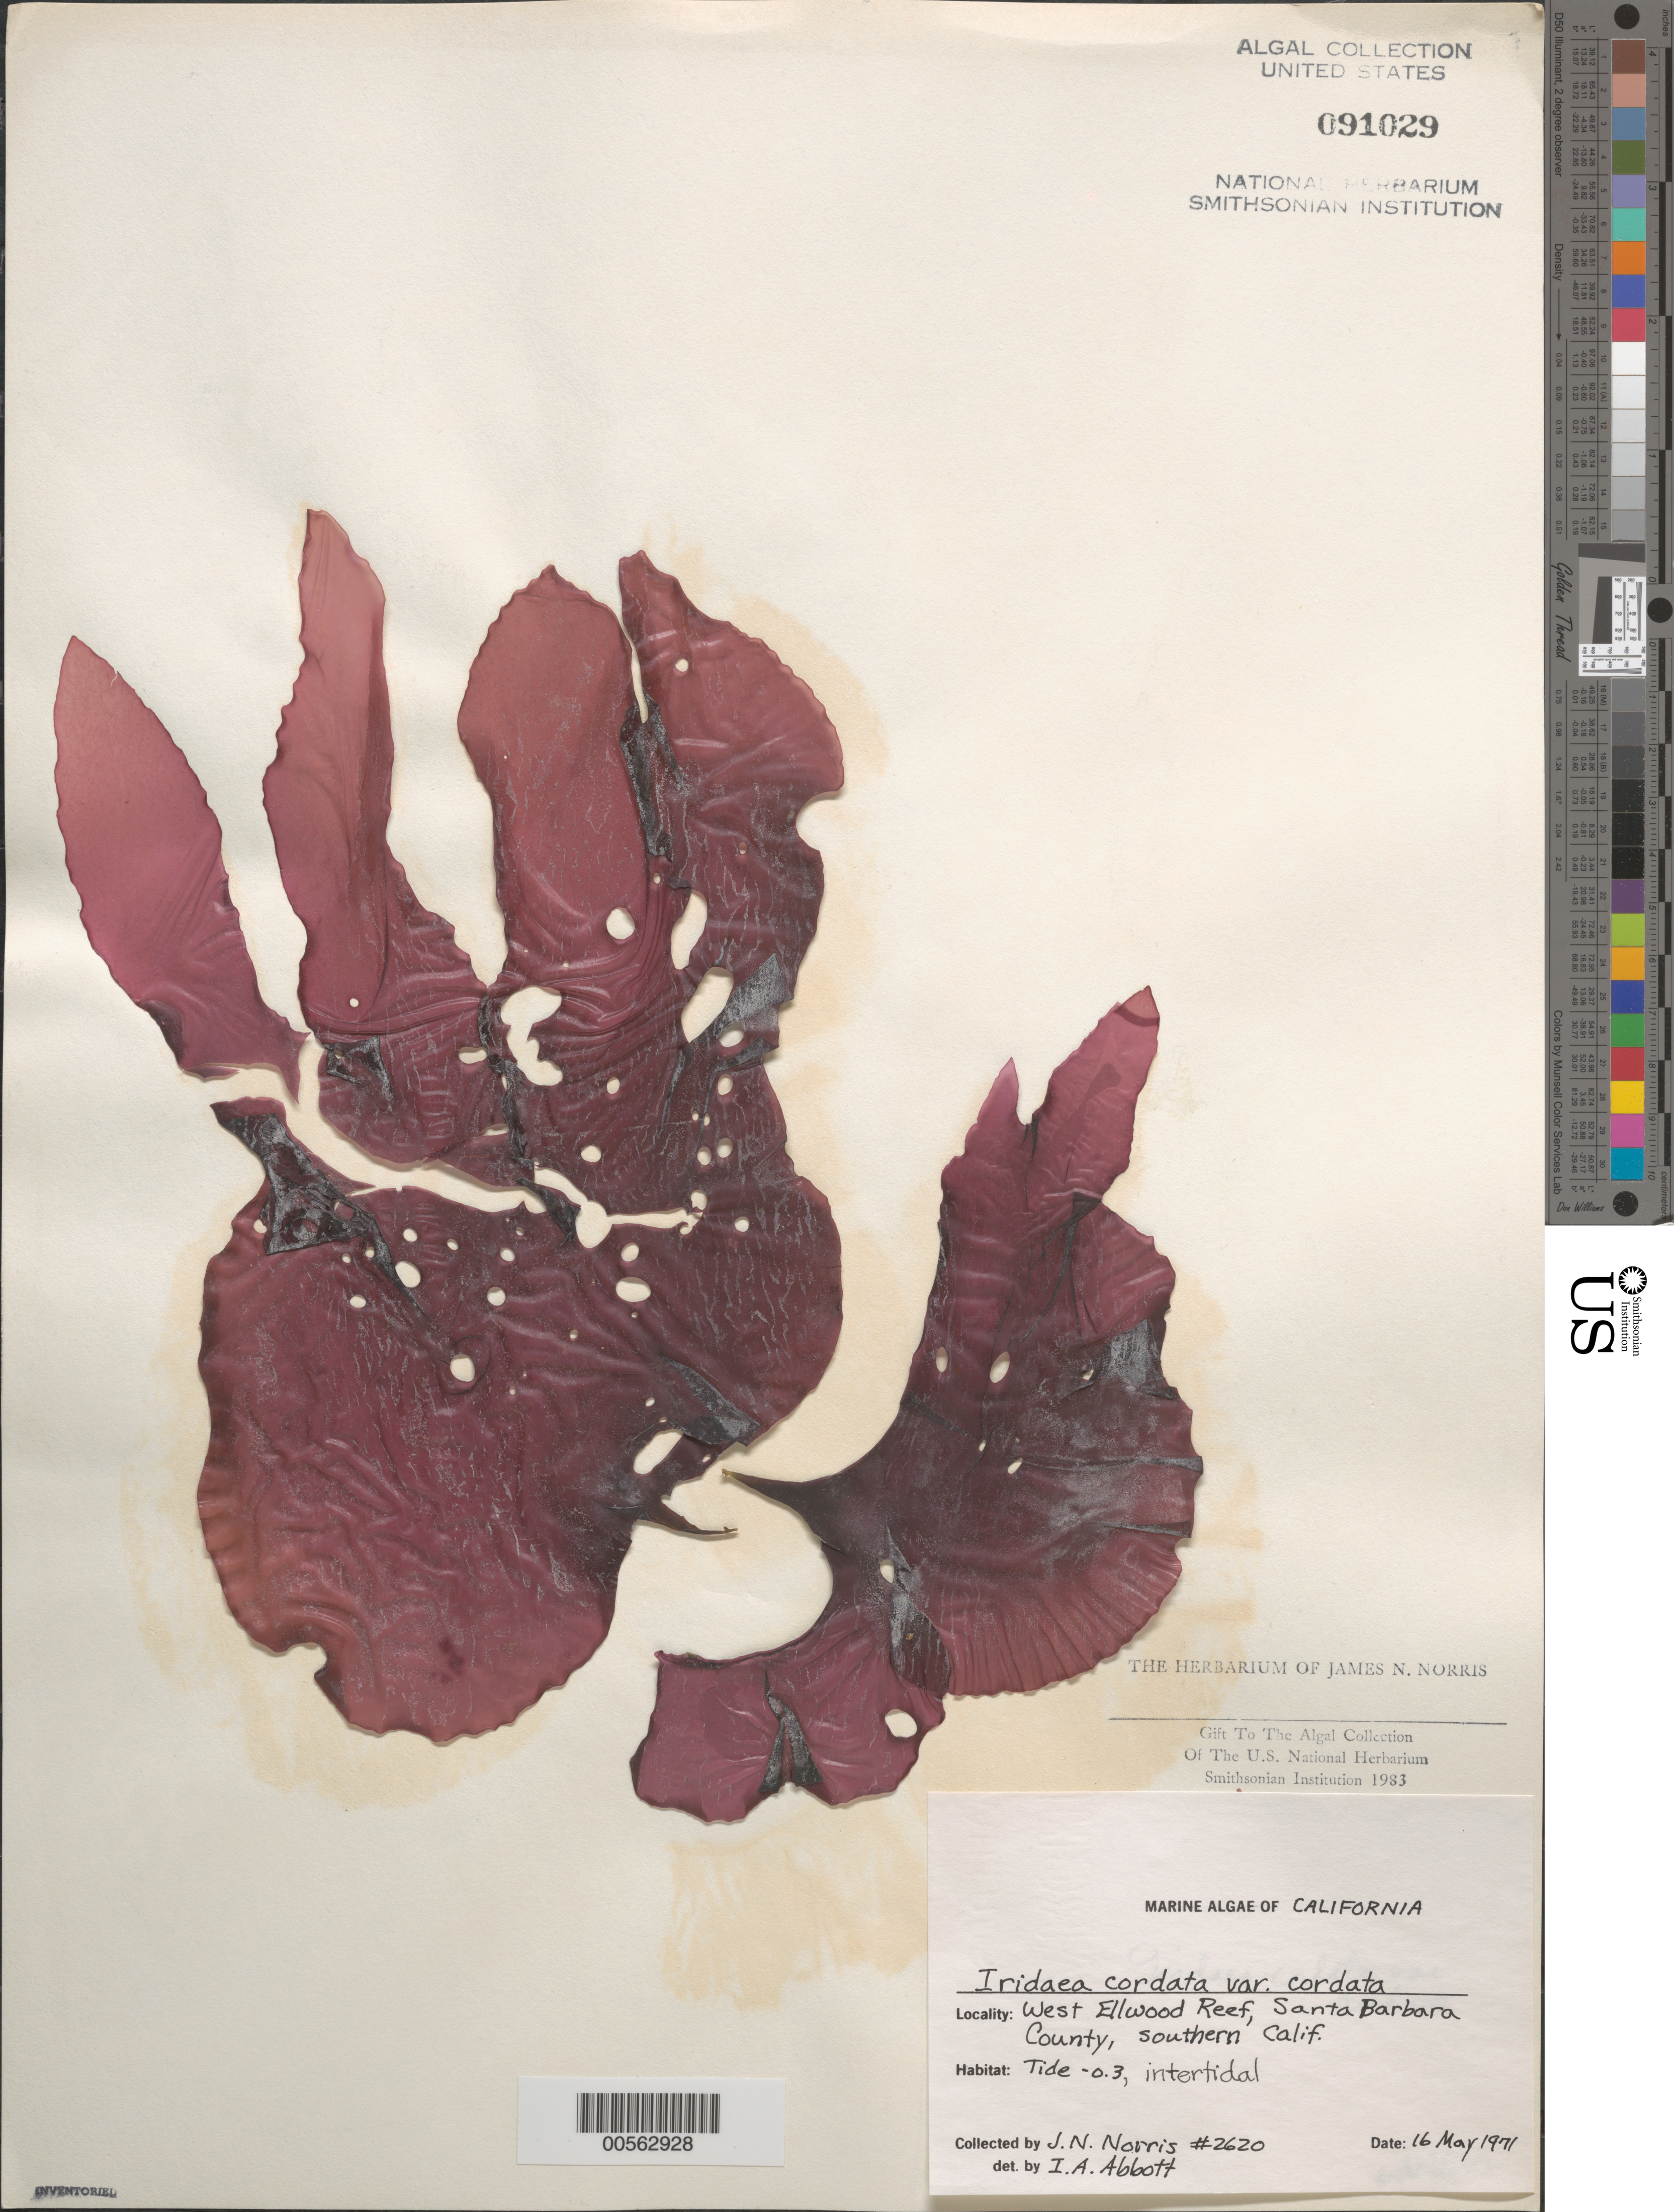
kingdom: Plantae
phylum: Rhodophyta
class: Florideophyceae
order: Gigartinales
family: Gigartinaceae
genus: Iridaea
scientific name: Iridaea cordata var. cordata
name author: (Turner) Bory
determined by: Abbott, Isabella A.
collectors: J. N. Norris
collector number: JN-2620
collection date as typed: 16 May 1971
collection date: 1971-05-16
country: United States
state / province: California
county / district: Santa Barbara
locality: West Ellwood Reef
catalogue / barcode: US 91029